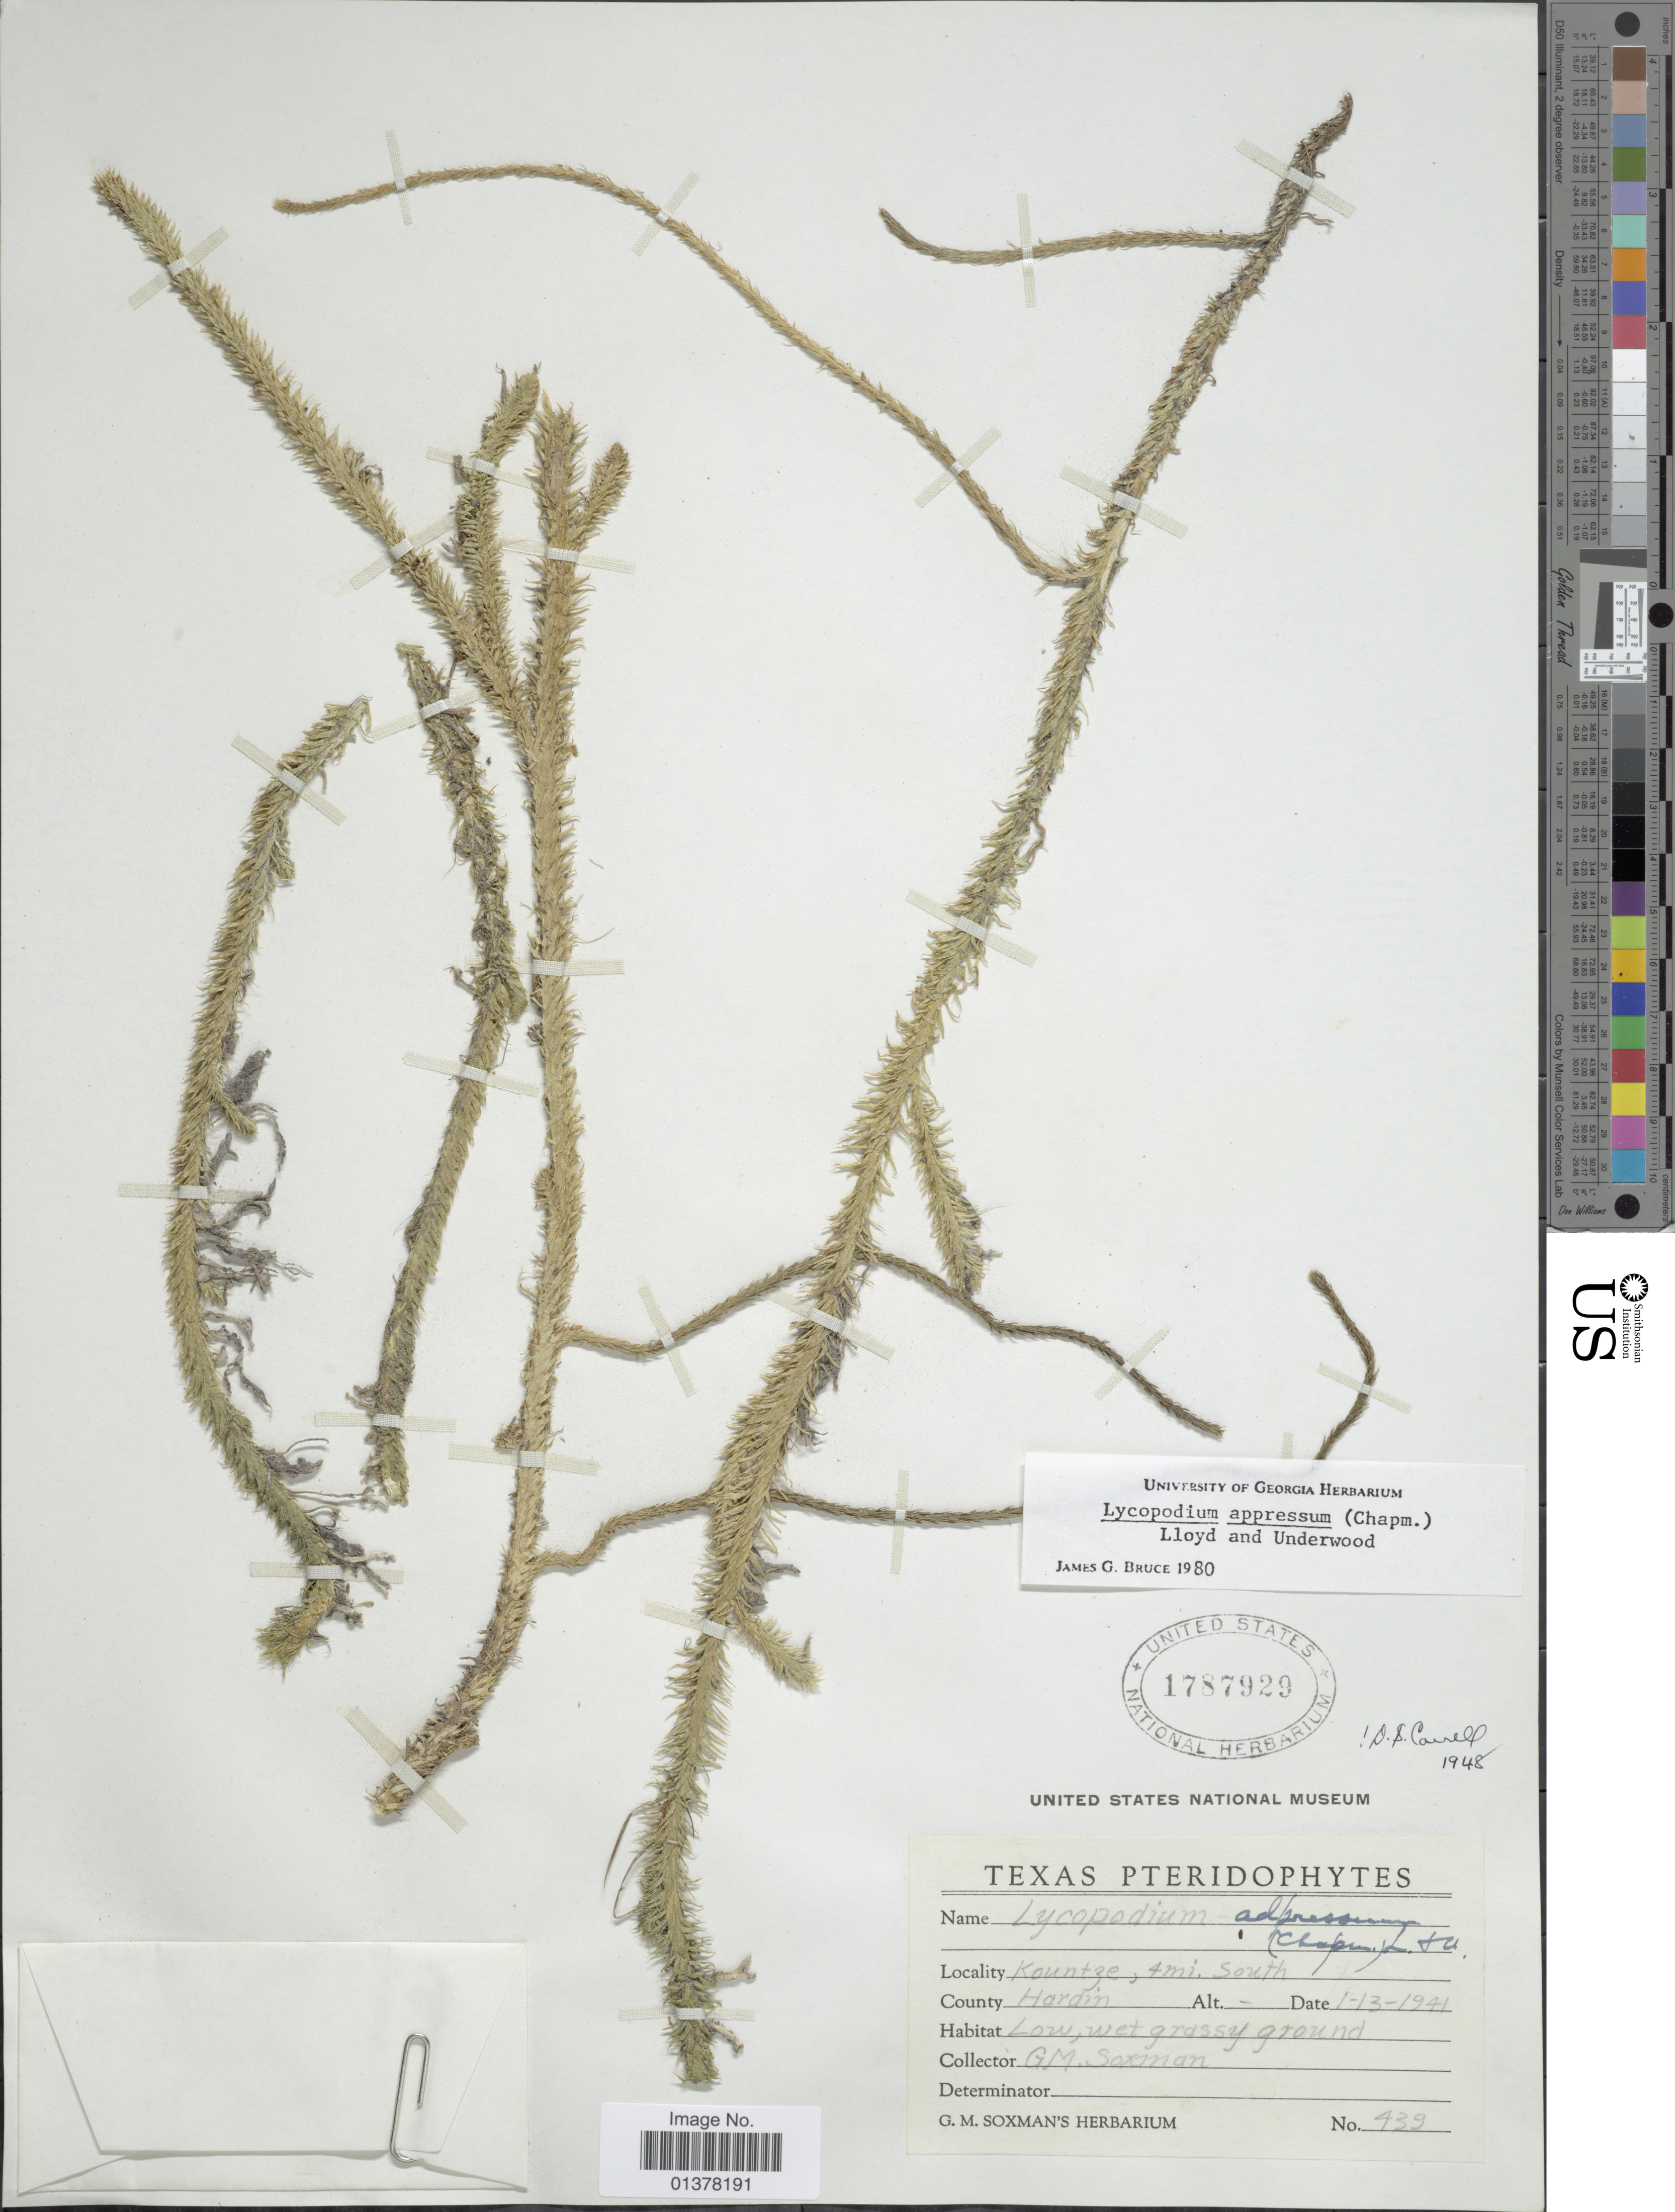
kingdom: Plantae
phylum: Tracheophyta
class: Lycopodiopsida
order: Lycopodiales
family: Lycopodiaceae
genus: Lycopodiella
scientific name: Lycopodiella appressa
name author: (Chapm.) Cranfill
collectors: G. Soxman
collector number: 439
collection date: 1941-01-13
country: United States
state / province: Texas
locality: Hardin County, Kountzem 4mi south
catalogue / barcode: US 1787929